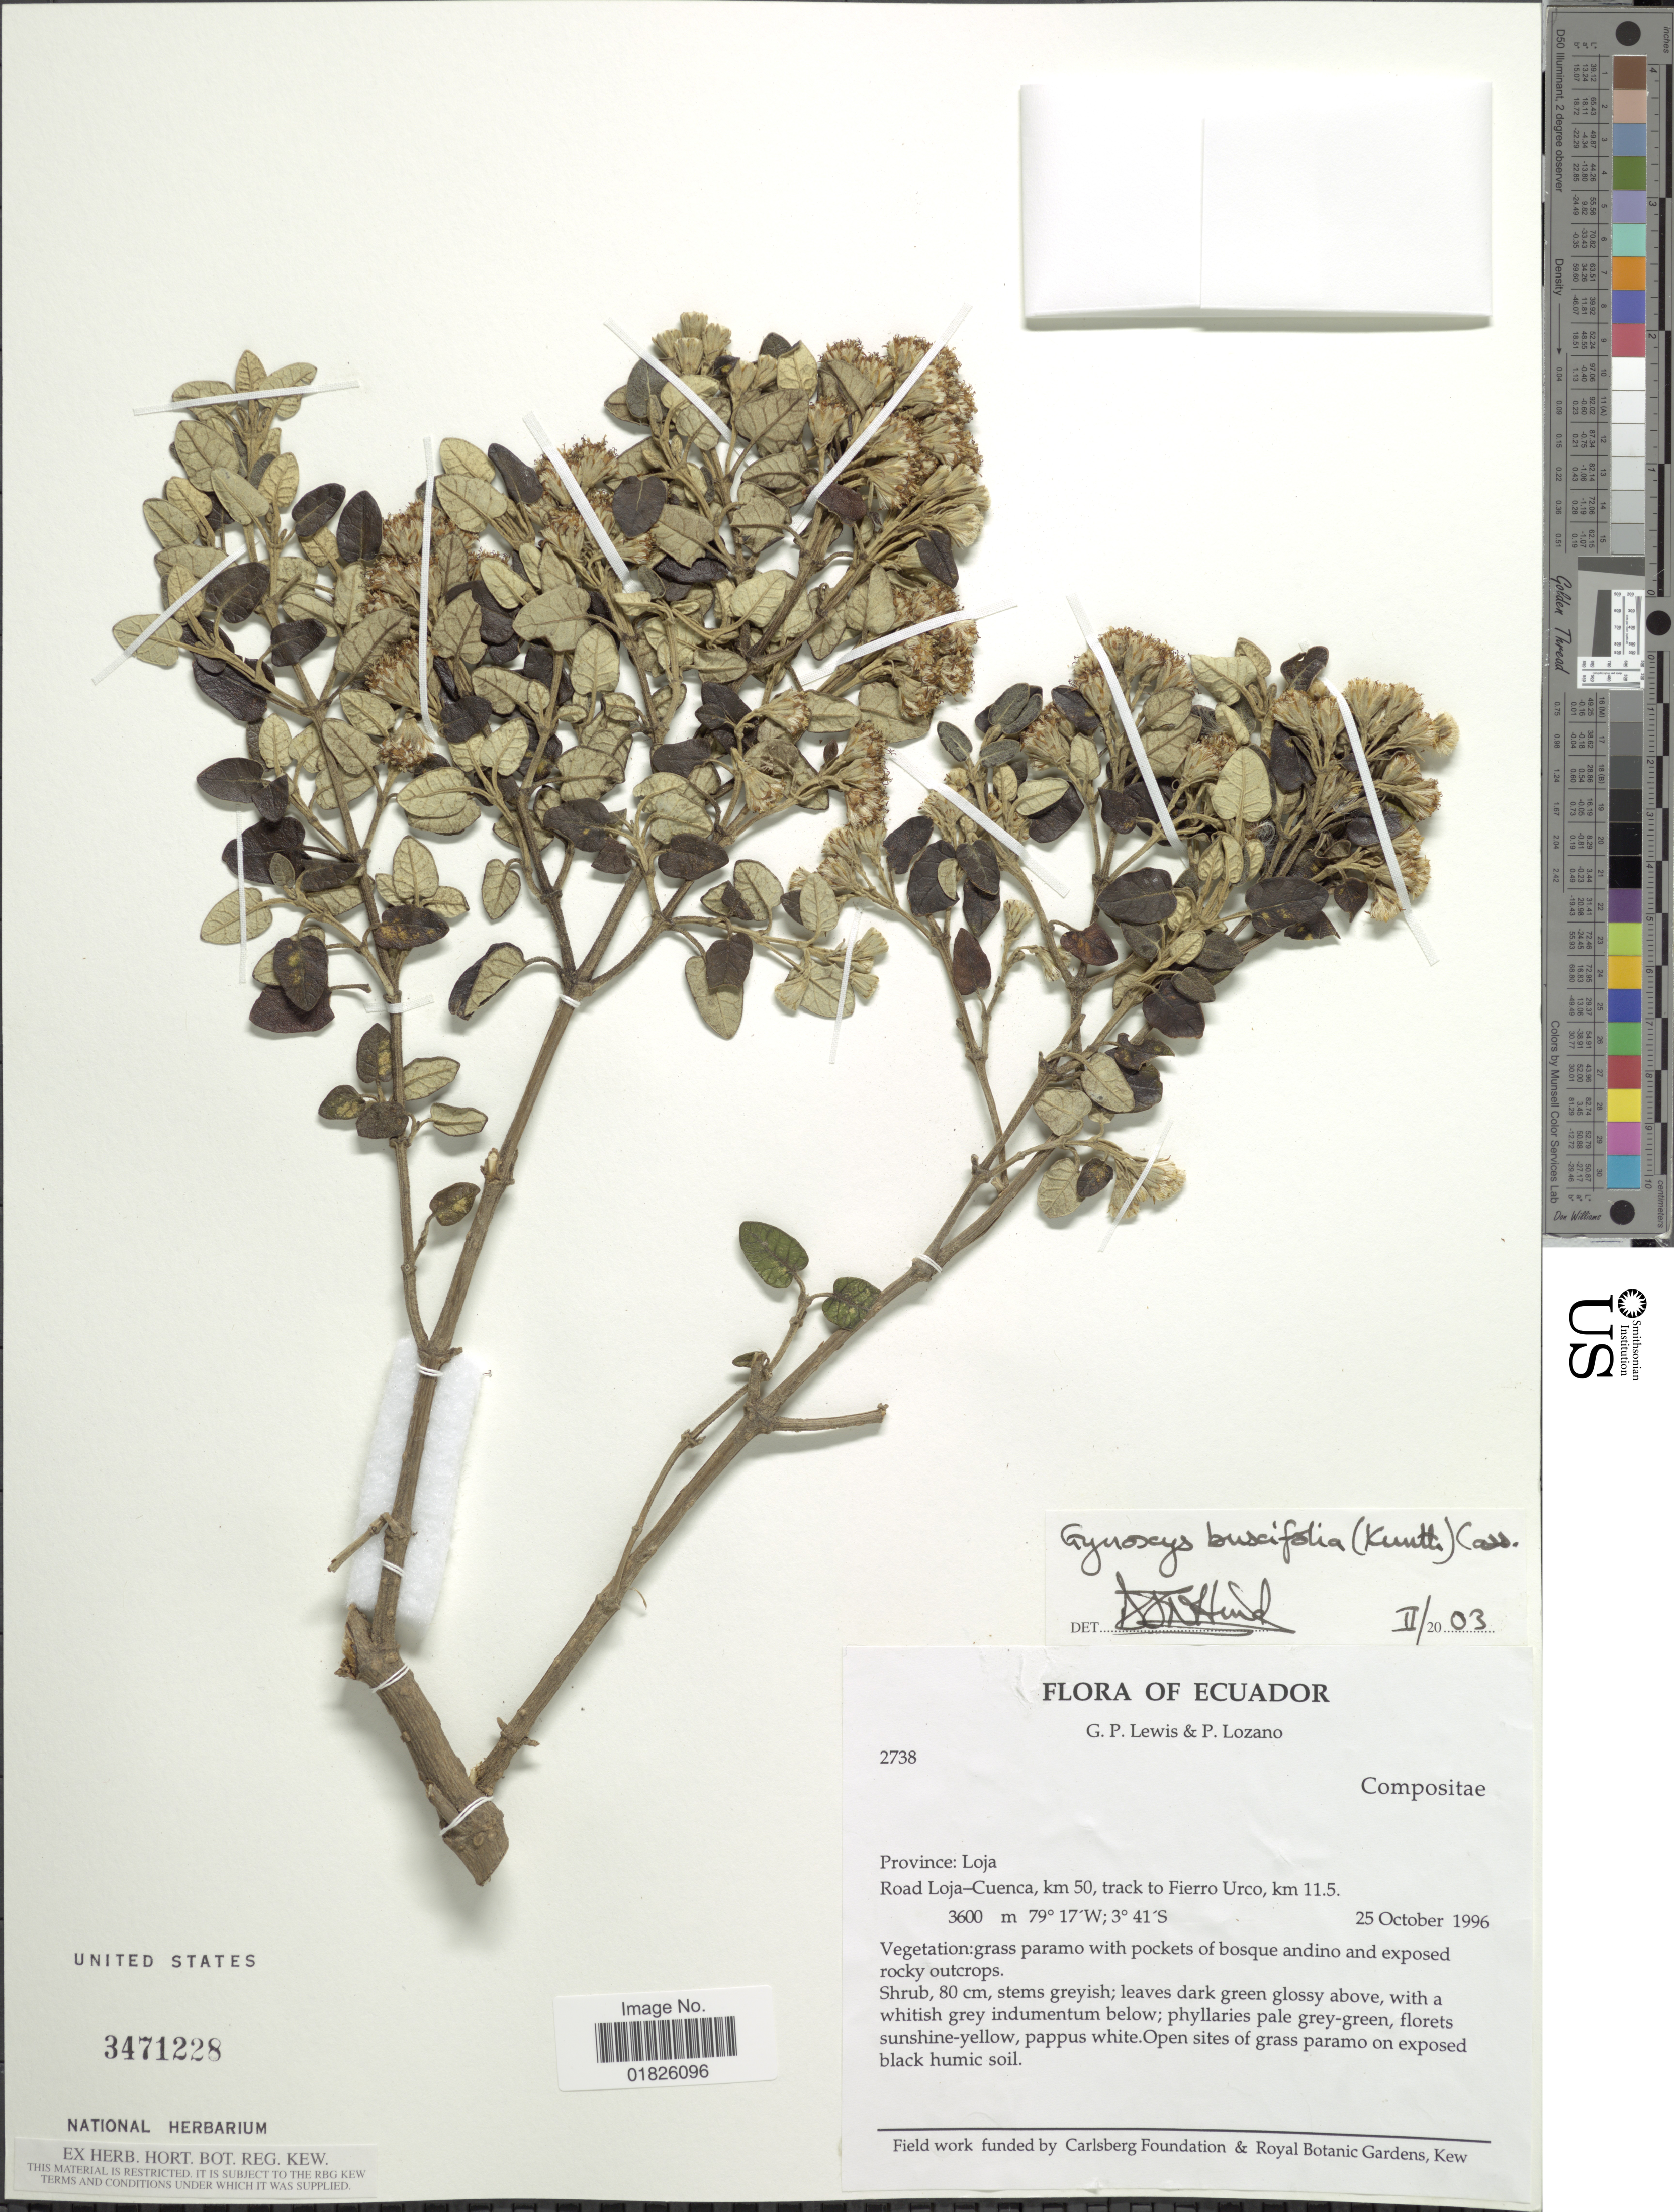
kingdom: Plantae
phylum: Tracheophyta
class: Magnoliopsida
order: Asterales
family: Asteraceae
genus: Gynoxys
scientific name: Gynoxys buxifolia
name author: (Kunth) Cass.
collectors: G. P. Lewis & P. Lozano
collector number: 2738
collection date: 1996-10-25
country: Ecuador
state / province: Loja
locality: Road Loja-Cuenca, km 50, track to Fierro Urco, km 11.5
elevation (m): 3600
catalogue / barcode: US 3471228